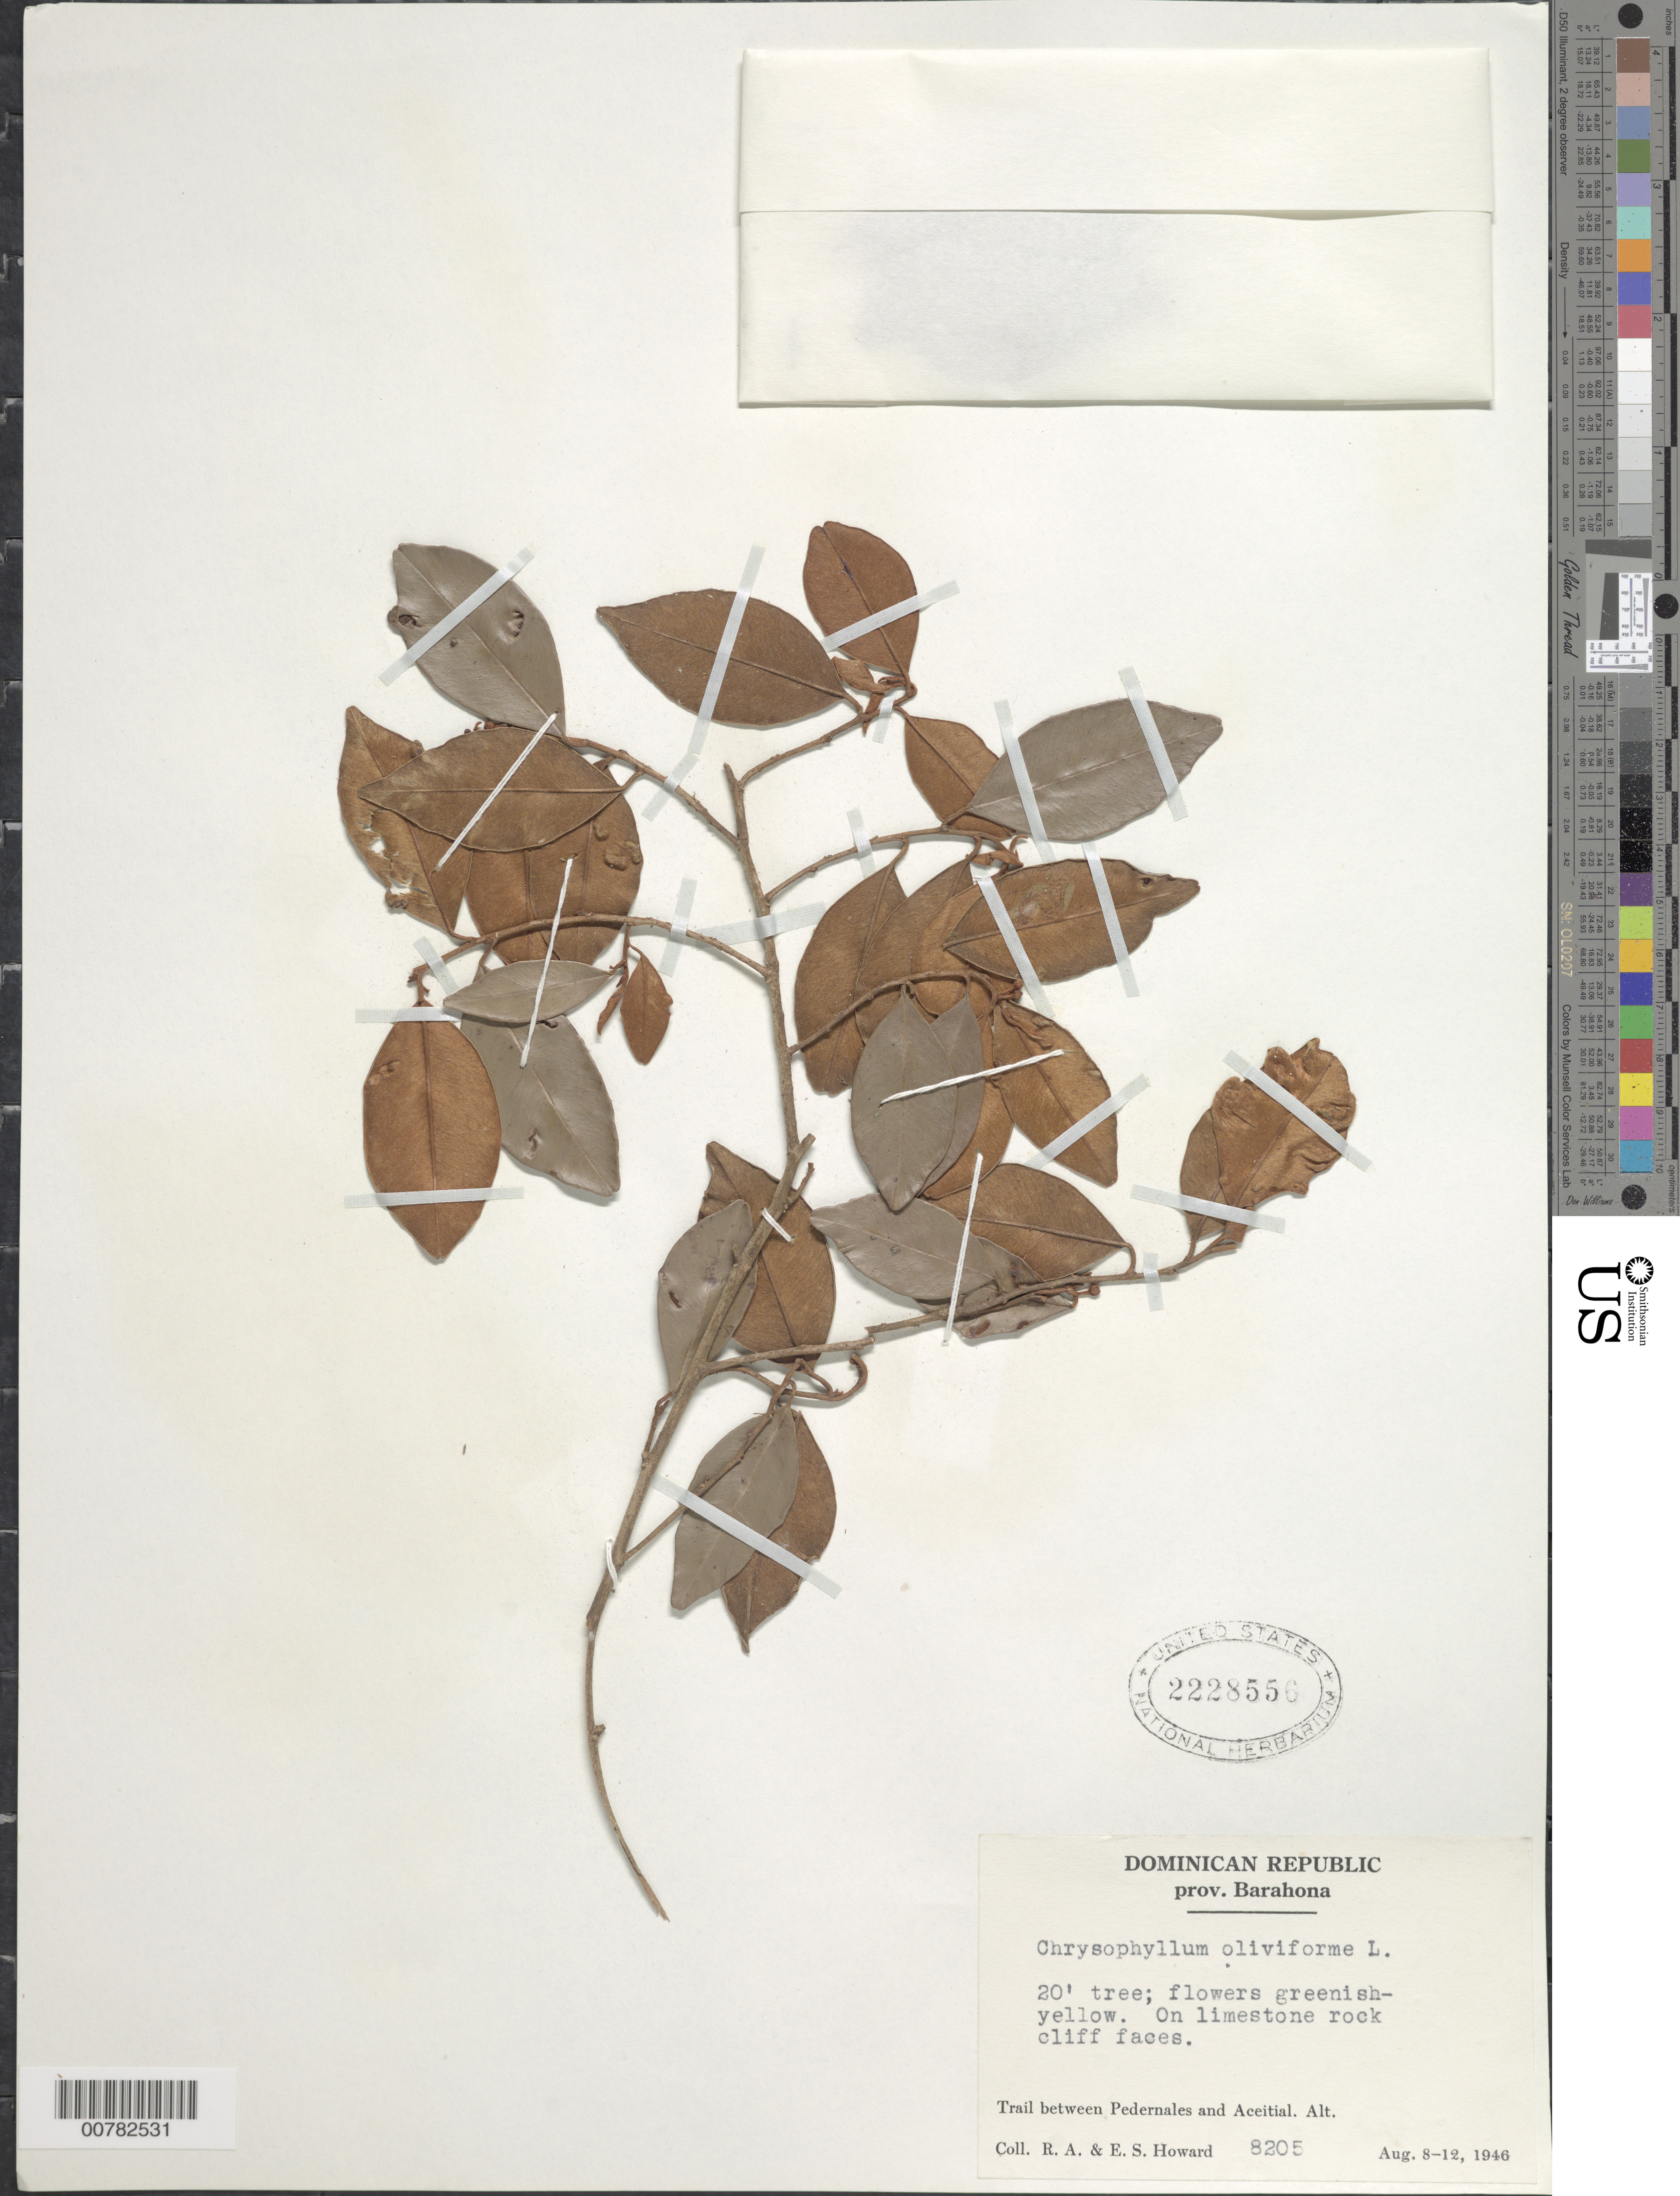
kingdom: Plantae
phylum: Tracheophyta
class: Magnoliopsida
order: Ericales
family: Sapotaceae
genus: Chrysophyllum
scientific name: Chrysophyllum oliviforme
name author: L.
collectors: R. A. Howard & E. S. Howard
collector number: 8205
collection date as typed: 08 Aug 1946 to 12 Aug 1946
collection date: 1946-08-08/1946-08-12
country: Dominican Republic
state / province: Barahona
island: Hispaniola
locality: Trail between Pedernales and Aceitial.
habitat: On limestone rock cliff faces.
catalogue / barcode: US 2228556